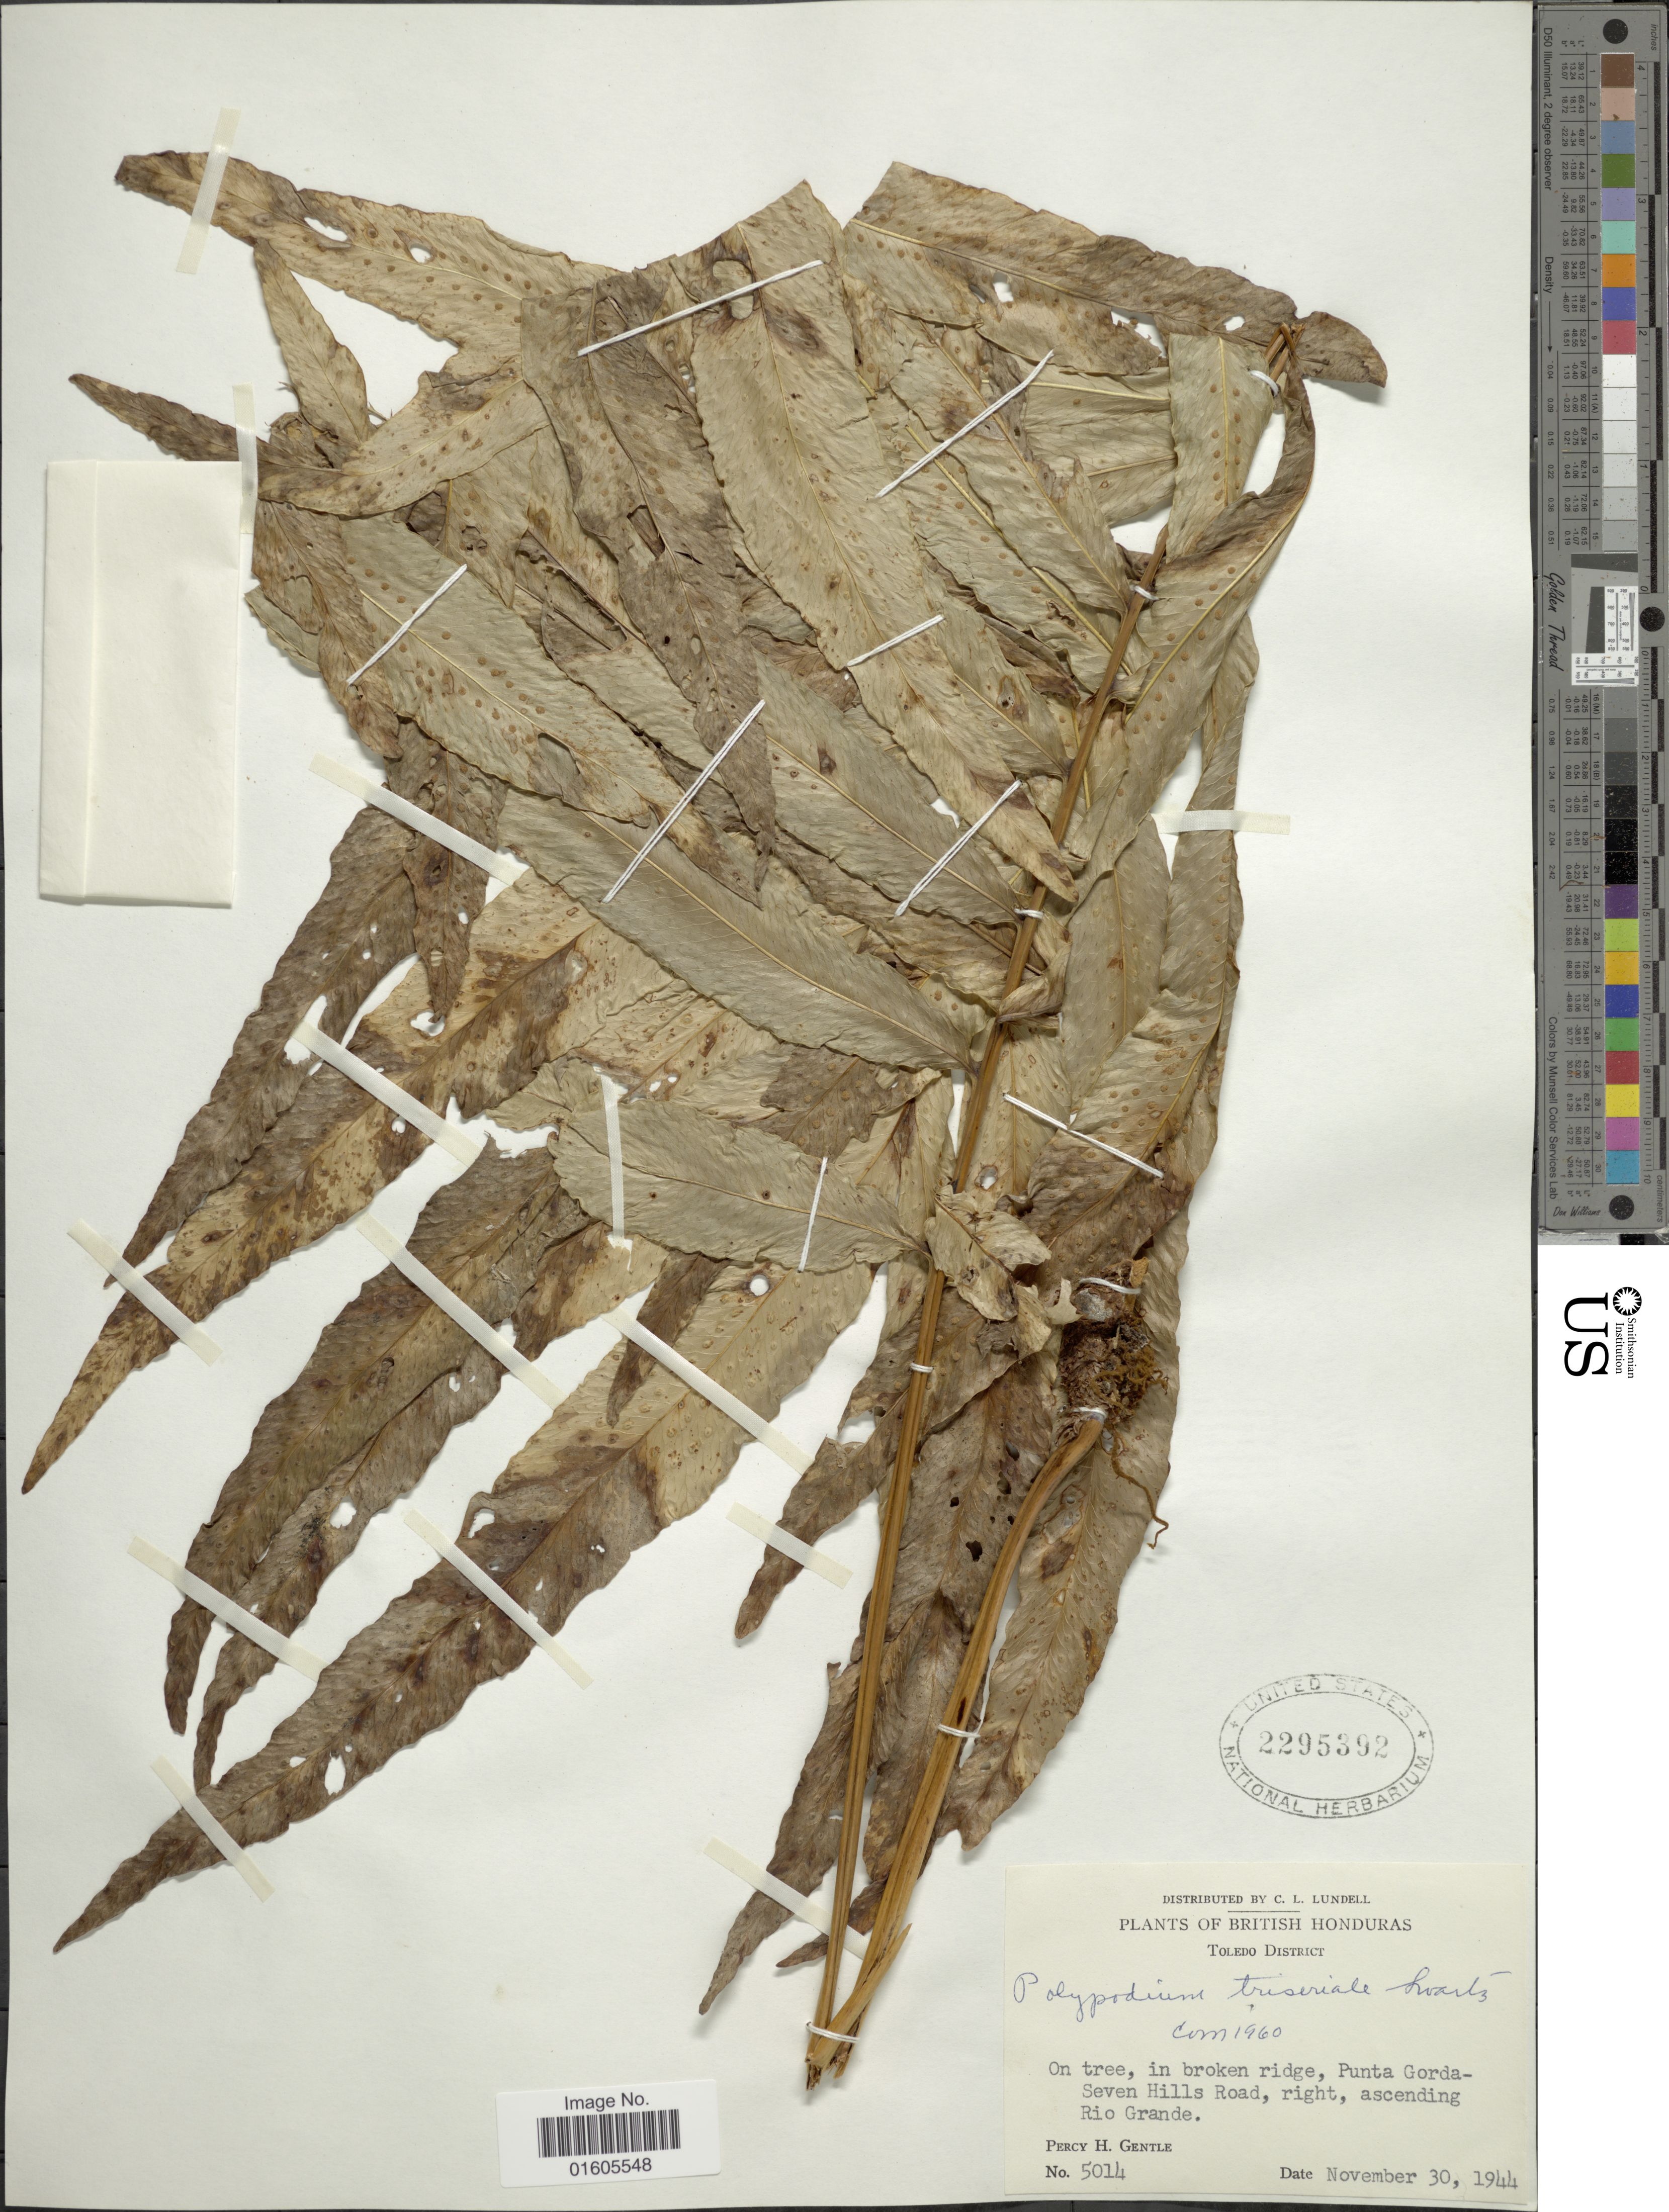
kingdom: Plantae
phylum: Tracheophyta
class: Polypodiopsida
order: Polypodiales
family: Polypodiaceae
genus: Serpocaulon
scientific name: Serpocaulon triseriale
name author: (Sw.) A.R. Sm.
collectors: P. H. Gentle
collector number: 5014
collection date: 1944-11-30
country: Belize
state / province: Toledo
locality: British Honduras, Toledo District, On tree, in broken ridge, Punta Gorda-Seven Hills Road, right, ascending Rio Grande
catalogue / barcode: US 2295392